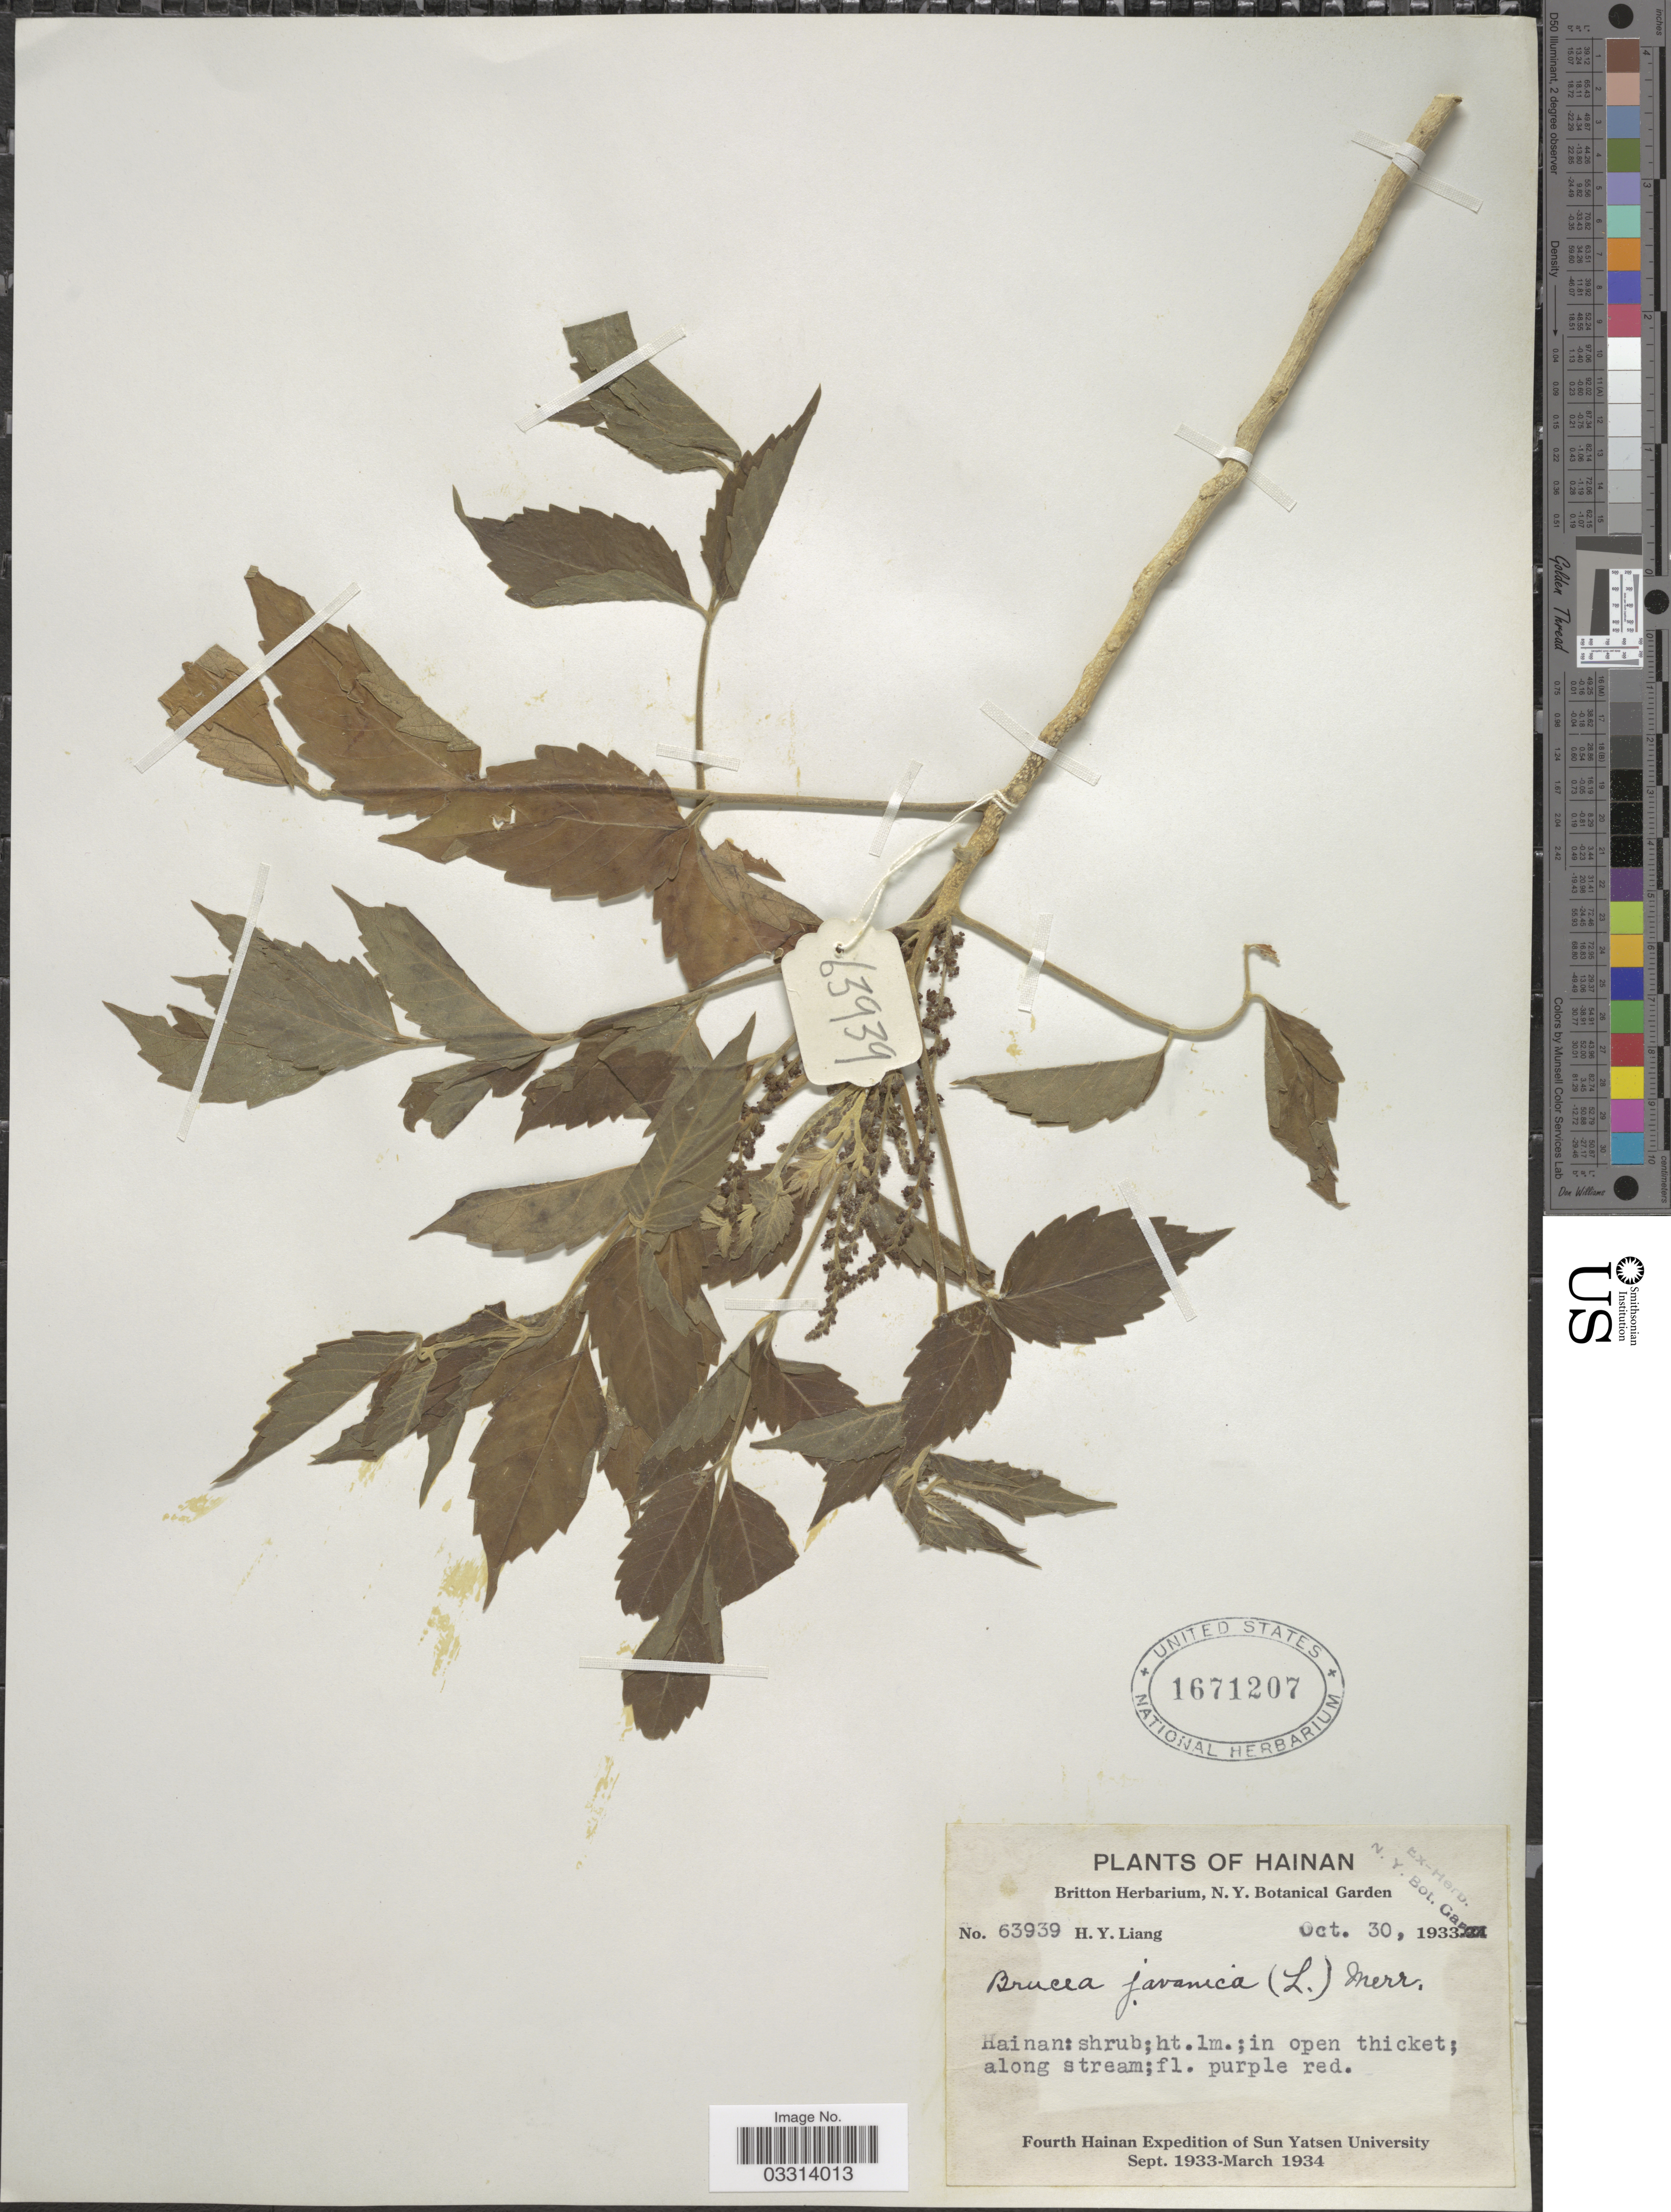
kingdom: Plantae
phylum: Tracheophyta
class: Magnoliopsida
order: Sapindales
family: Simaroubaceae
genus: Brucea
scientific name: Brucea javanica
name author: (L.) Merr.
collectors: H. Y. Liang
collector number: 63939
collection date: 1933-10-30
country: China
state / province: Hainan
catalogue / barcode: US 1671207